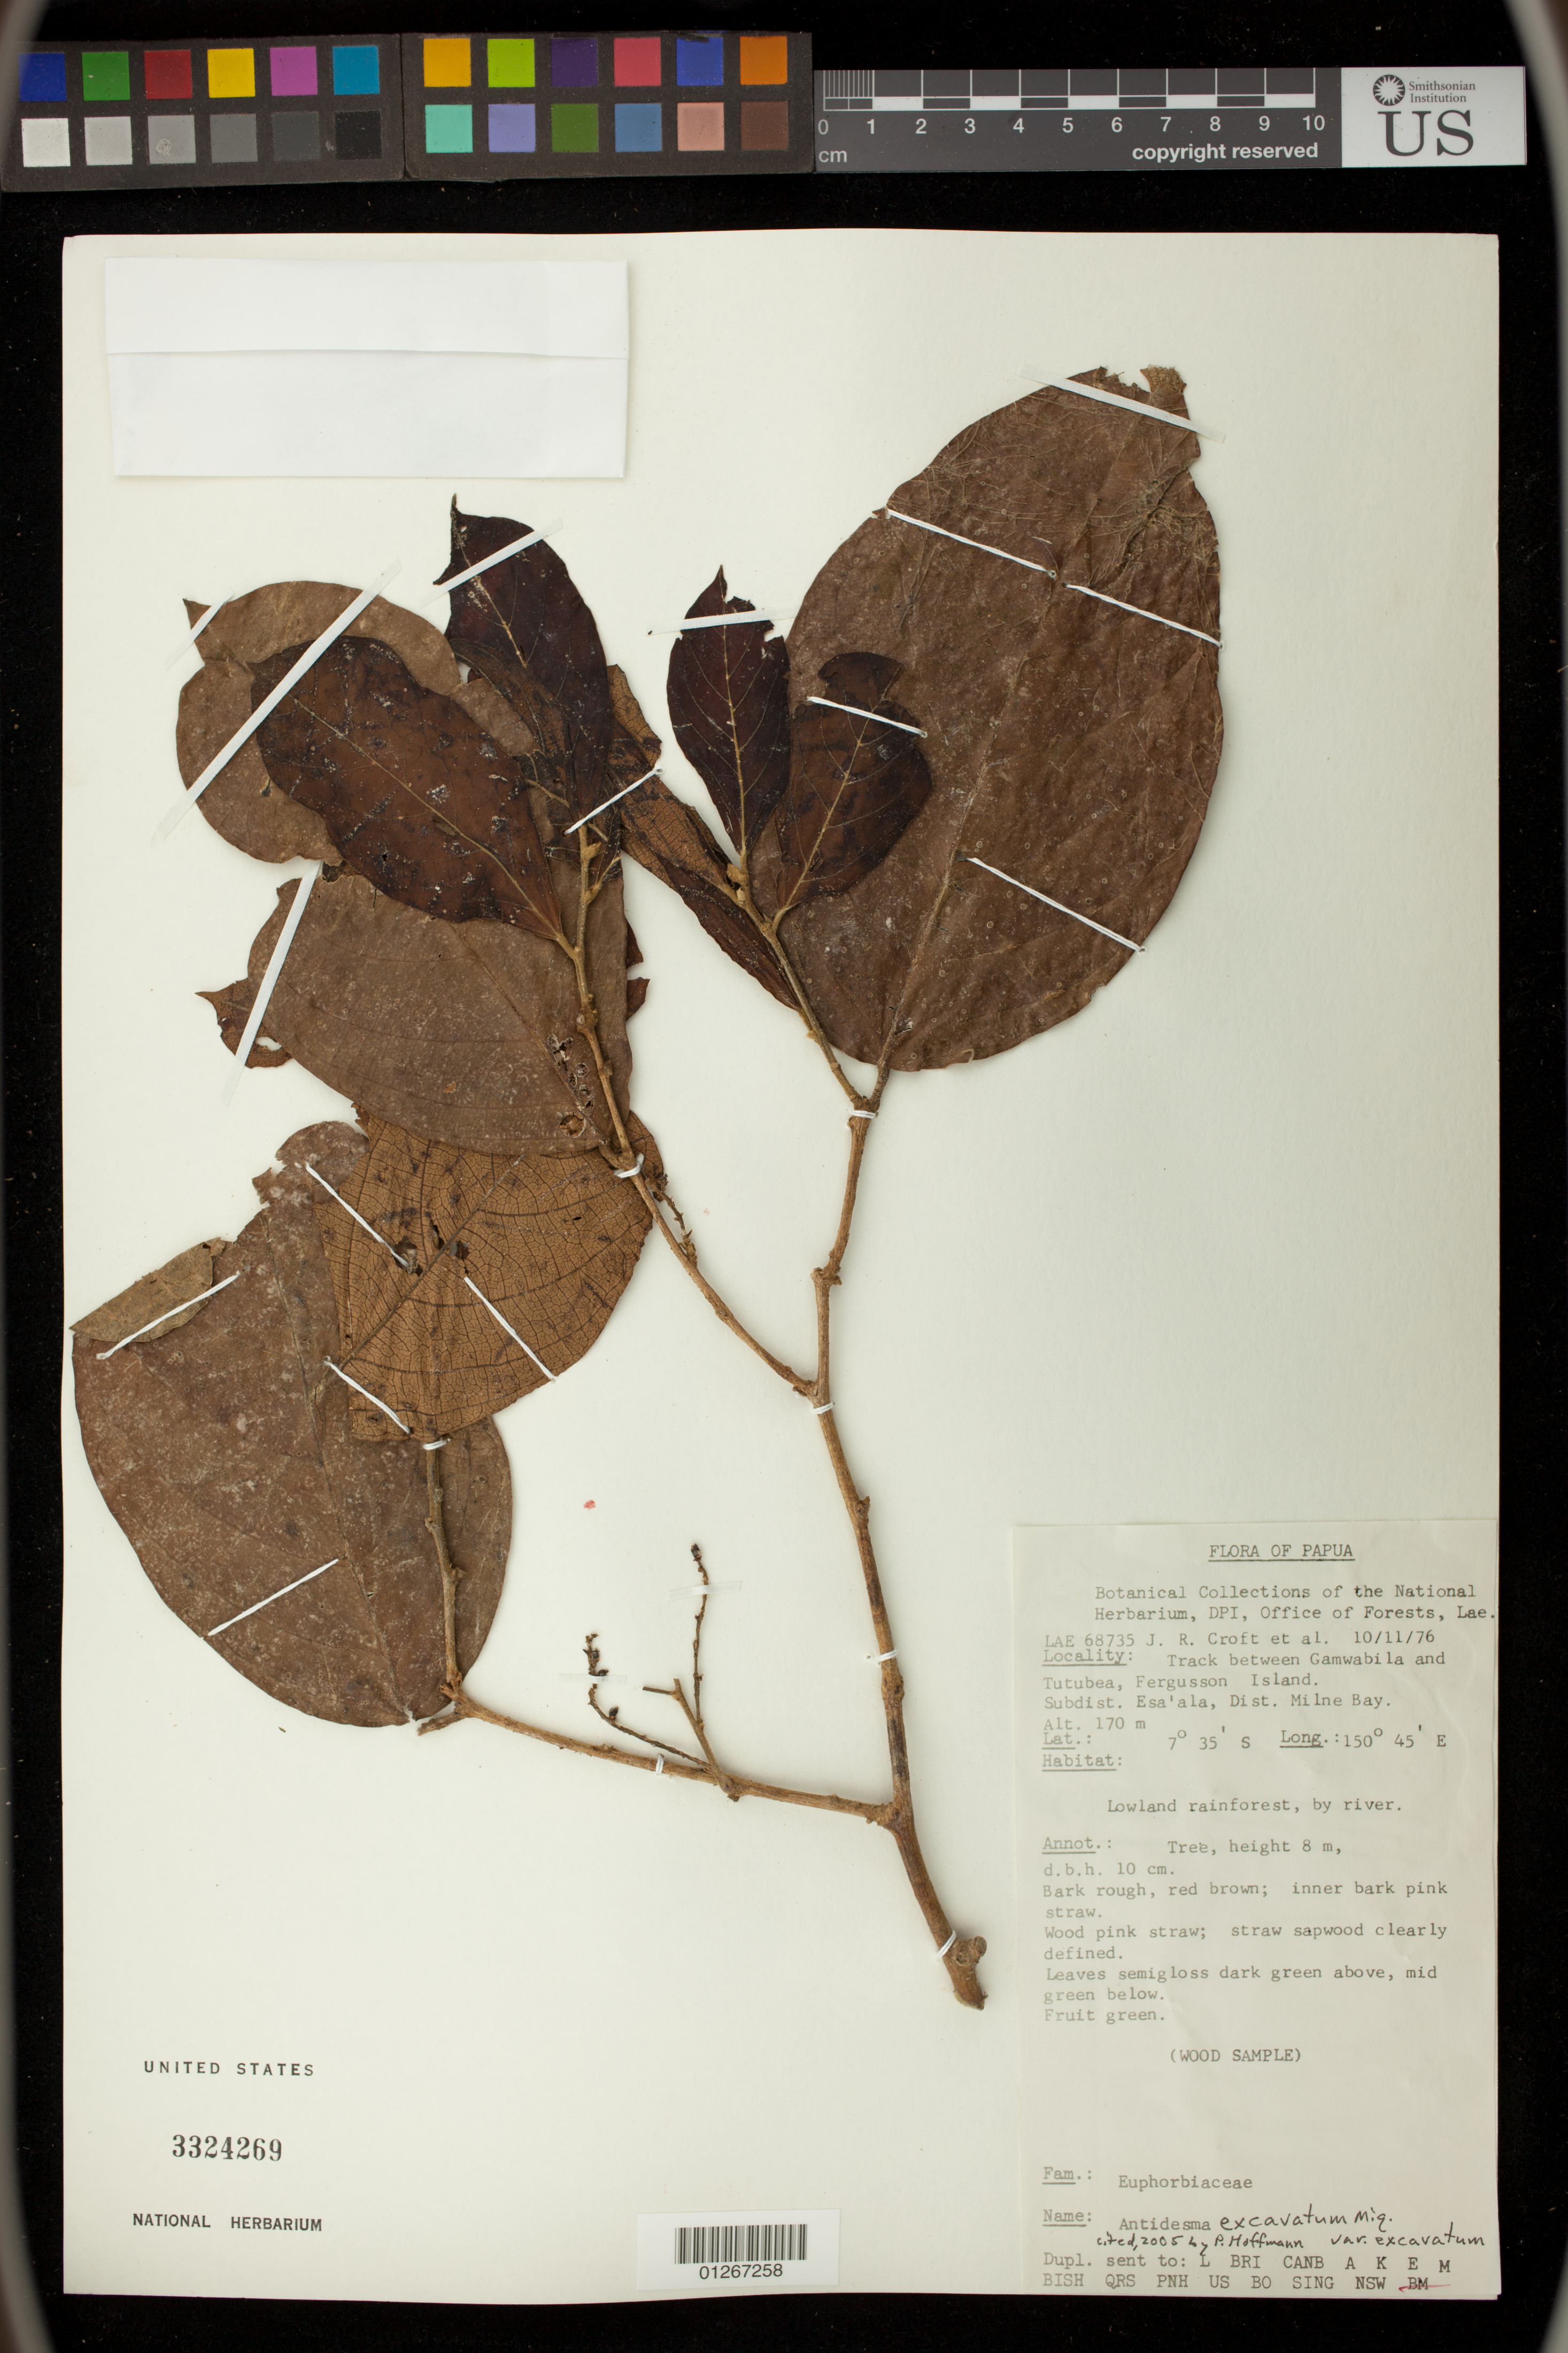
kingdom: Plantae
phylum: Tracheophyta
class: Magnoliopsida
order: Malpighiales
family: Phyllanthaceae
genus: Antidesma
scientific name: Antidesma excavatum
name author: Miq.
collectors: J. R. Croft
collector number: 68735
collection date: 1976-10-11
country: Papua New Guinea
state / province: Milne Bay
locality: Track between Gamwabila and Tutubea, Fergusson Island. Subdistrict:Esa'ala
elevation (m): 170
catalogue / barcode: US 3324269